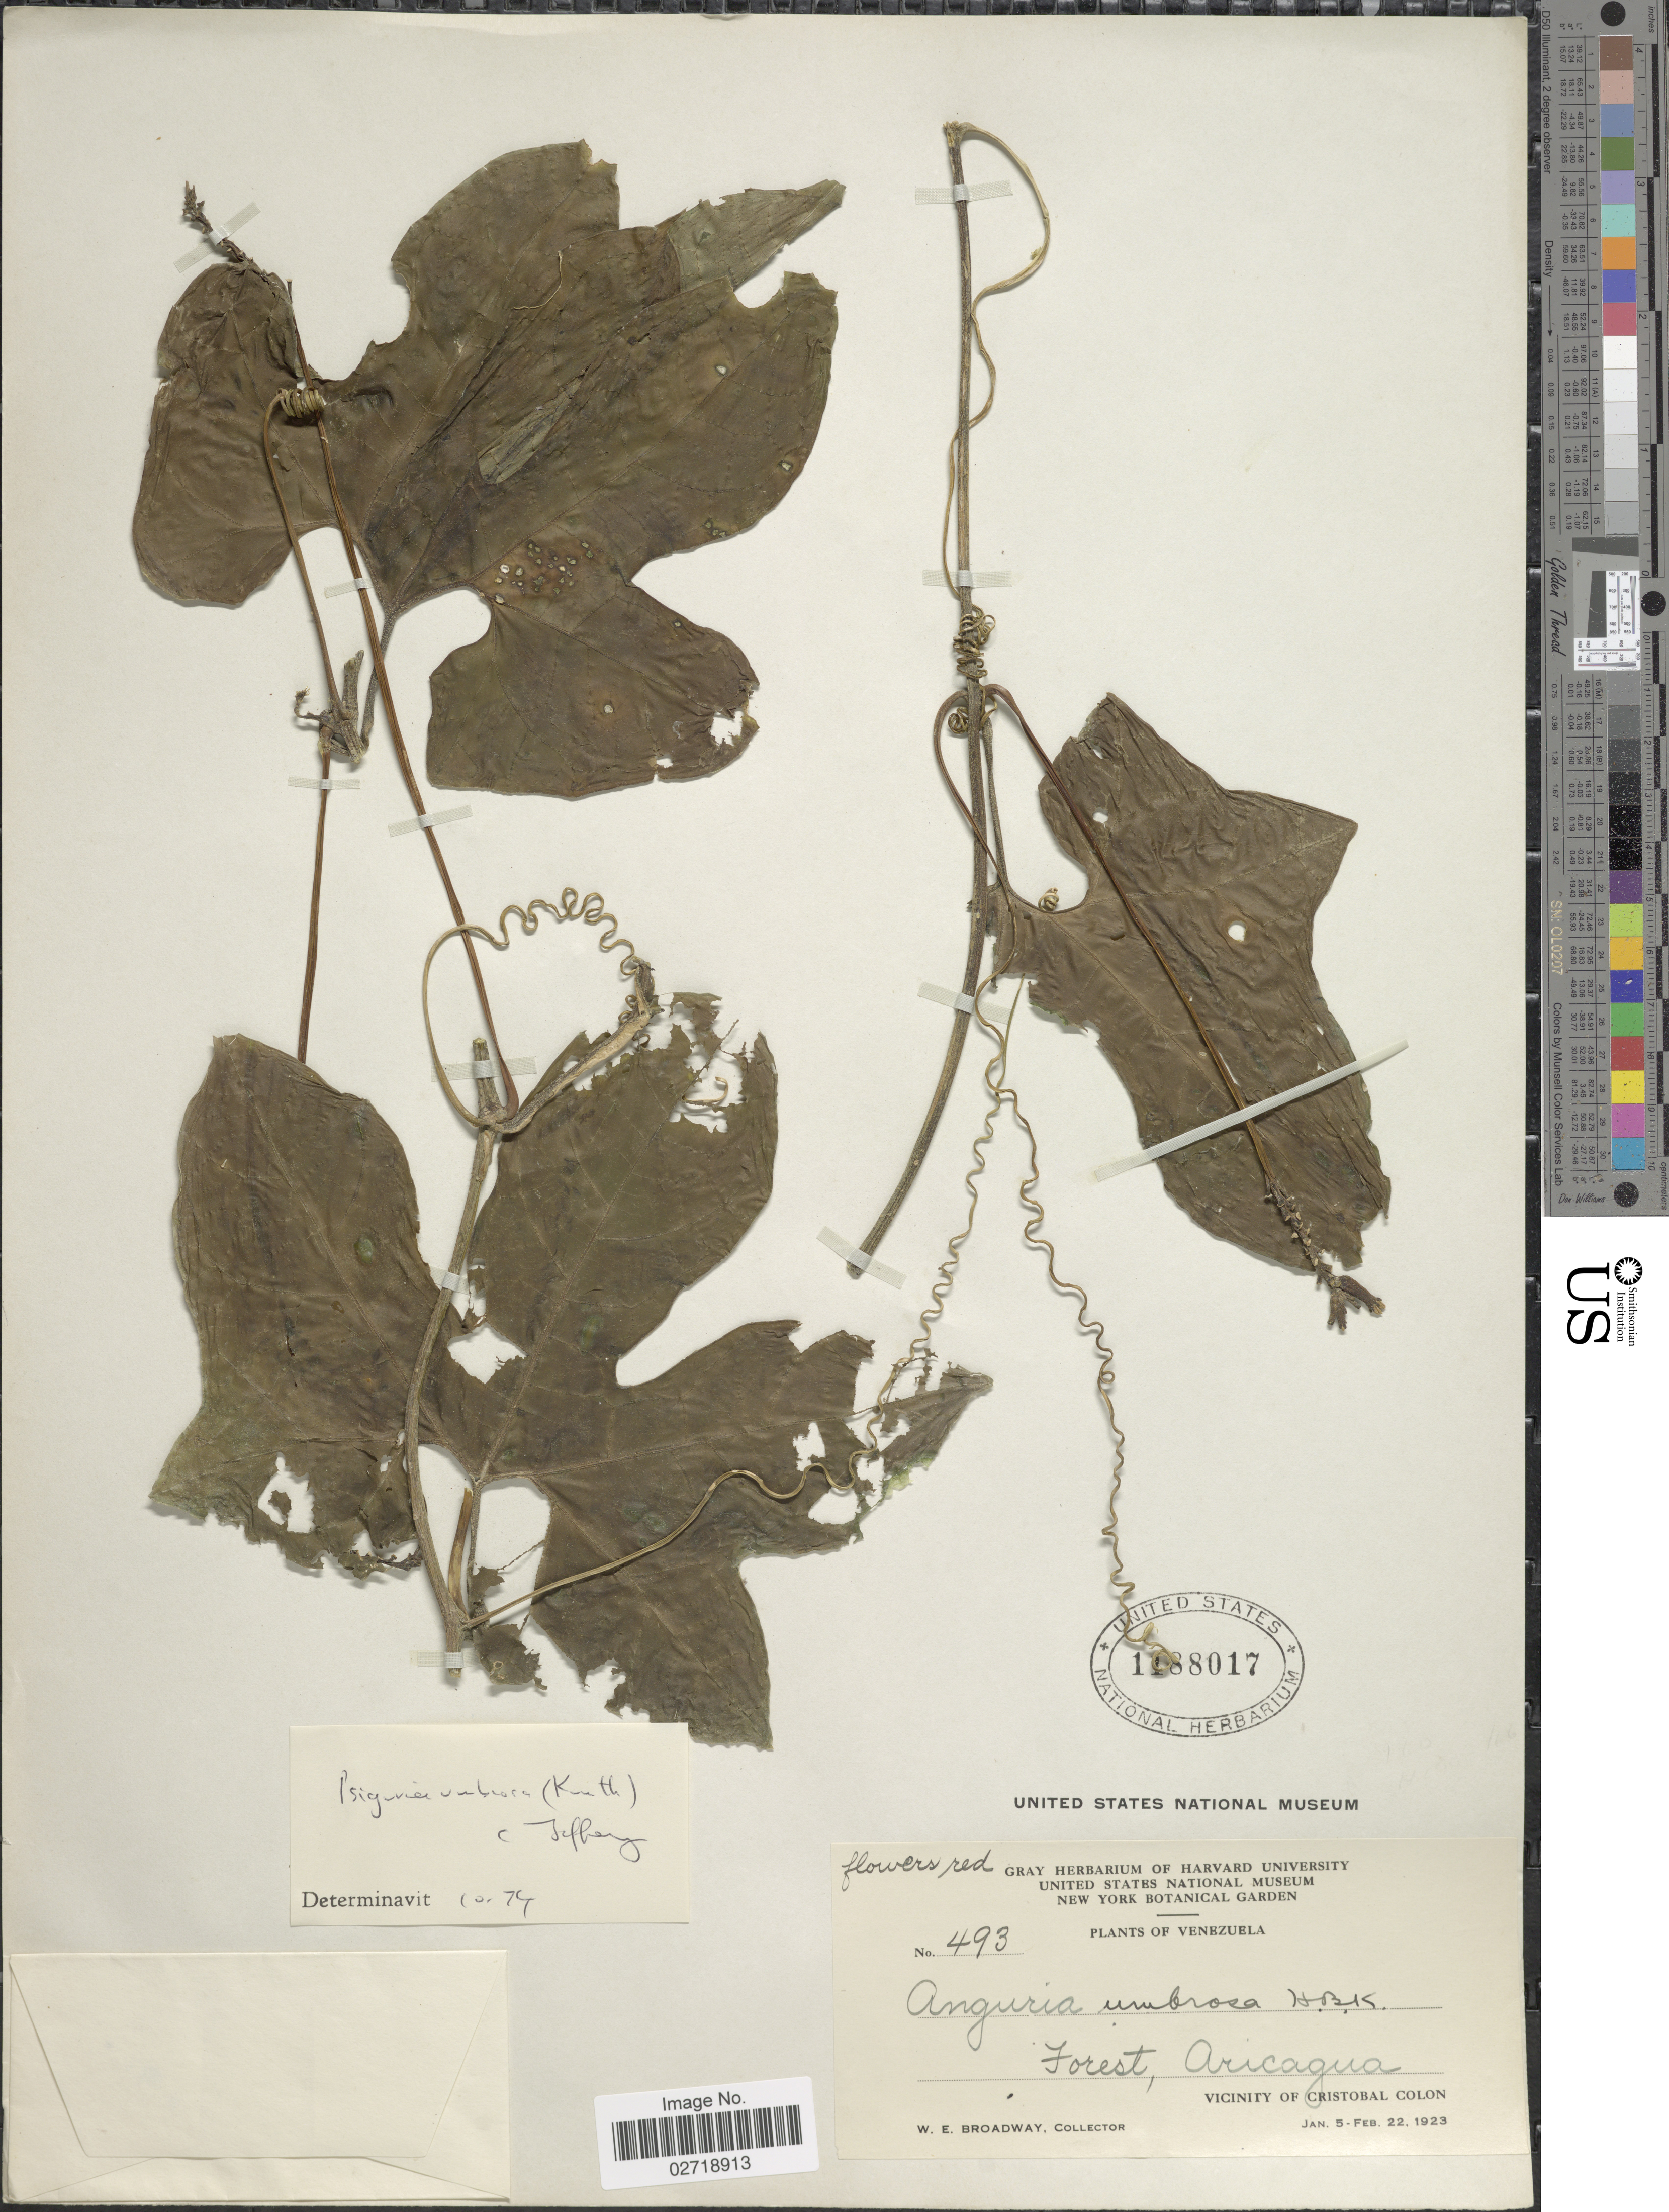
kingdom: Plantae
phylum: Tracheophyta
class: Magnoliopsida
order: Cucurbitales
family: Cucurbitaceae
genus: Psiguria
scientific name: Psiguria umbrosa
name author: (Kunth) C. Jeffrey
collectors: W. E. Broadway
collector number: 493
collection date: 1923-01-05/1923-02-22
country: Venezuela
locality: Aricagua. Vicinity of Cristobal Colon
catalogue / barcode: US 1188017